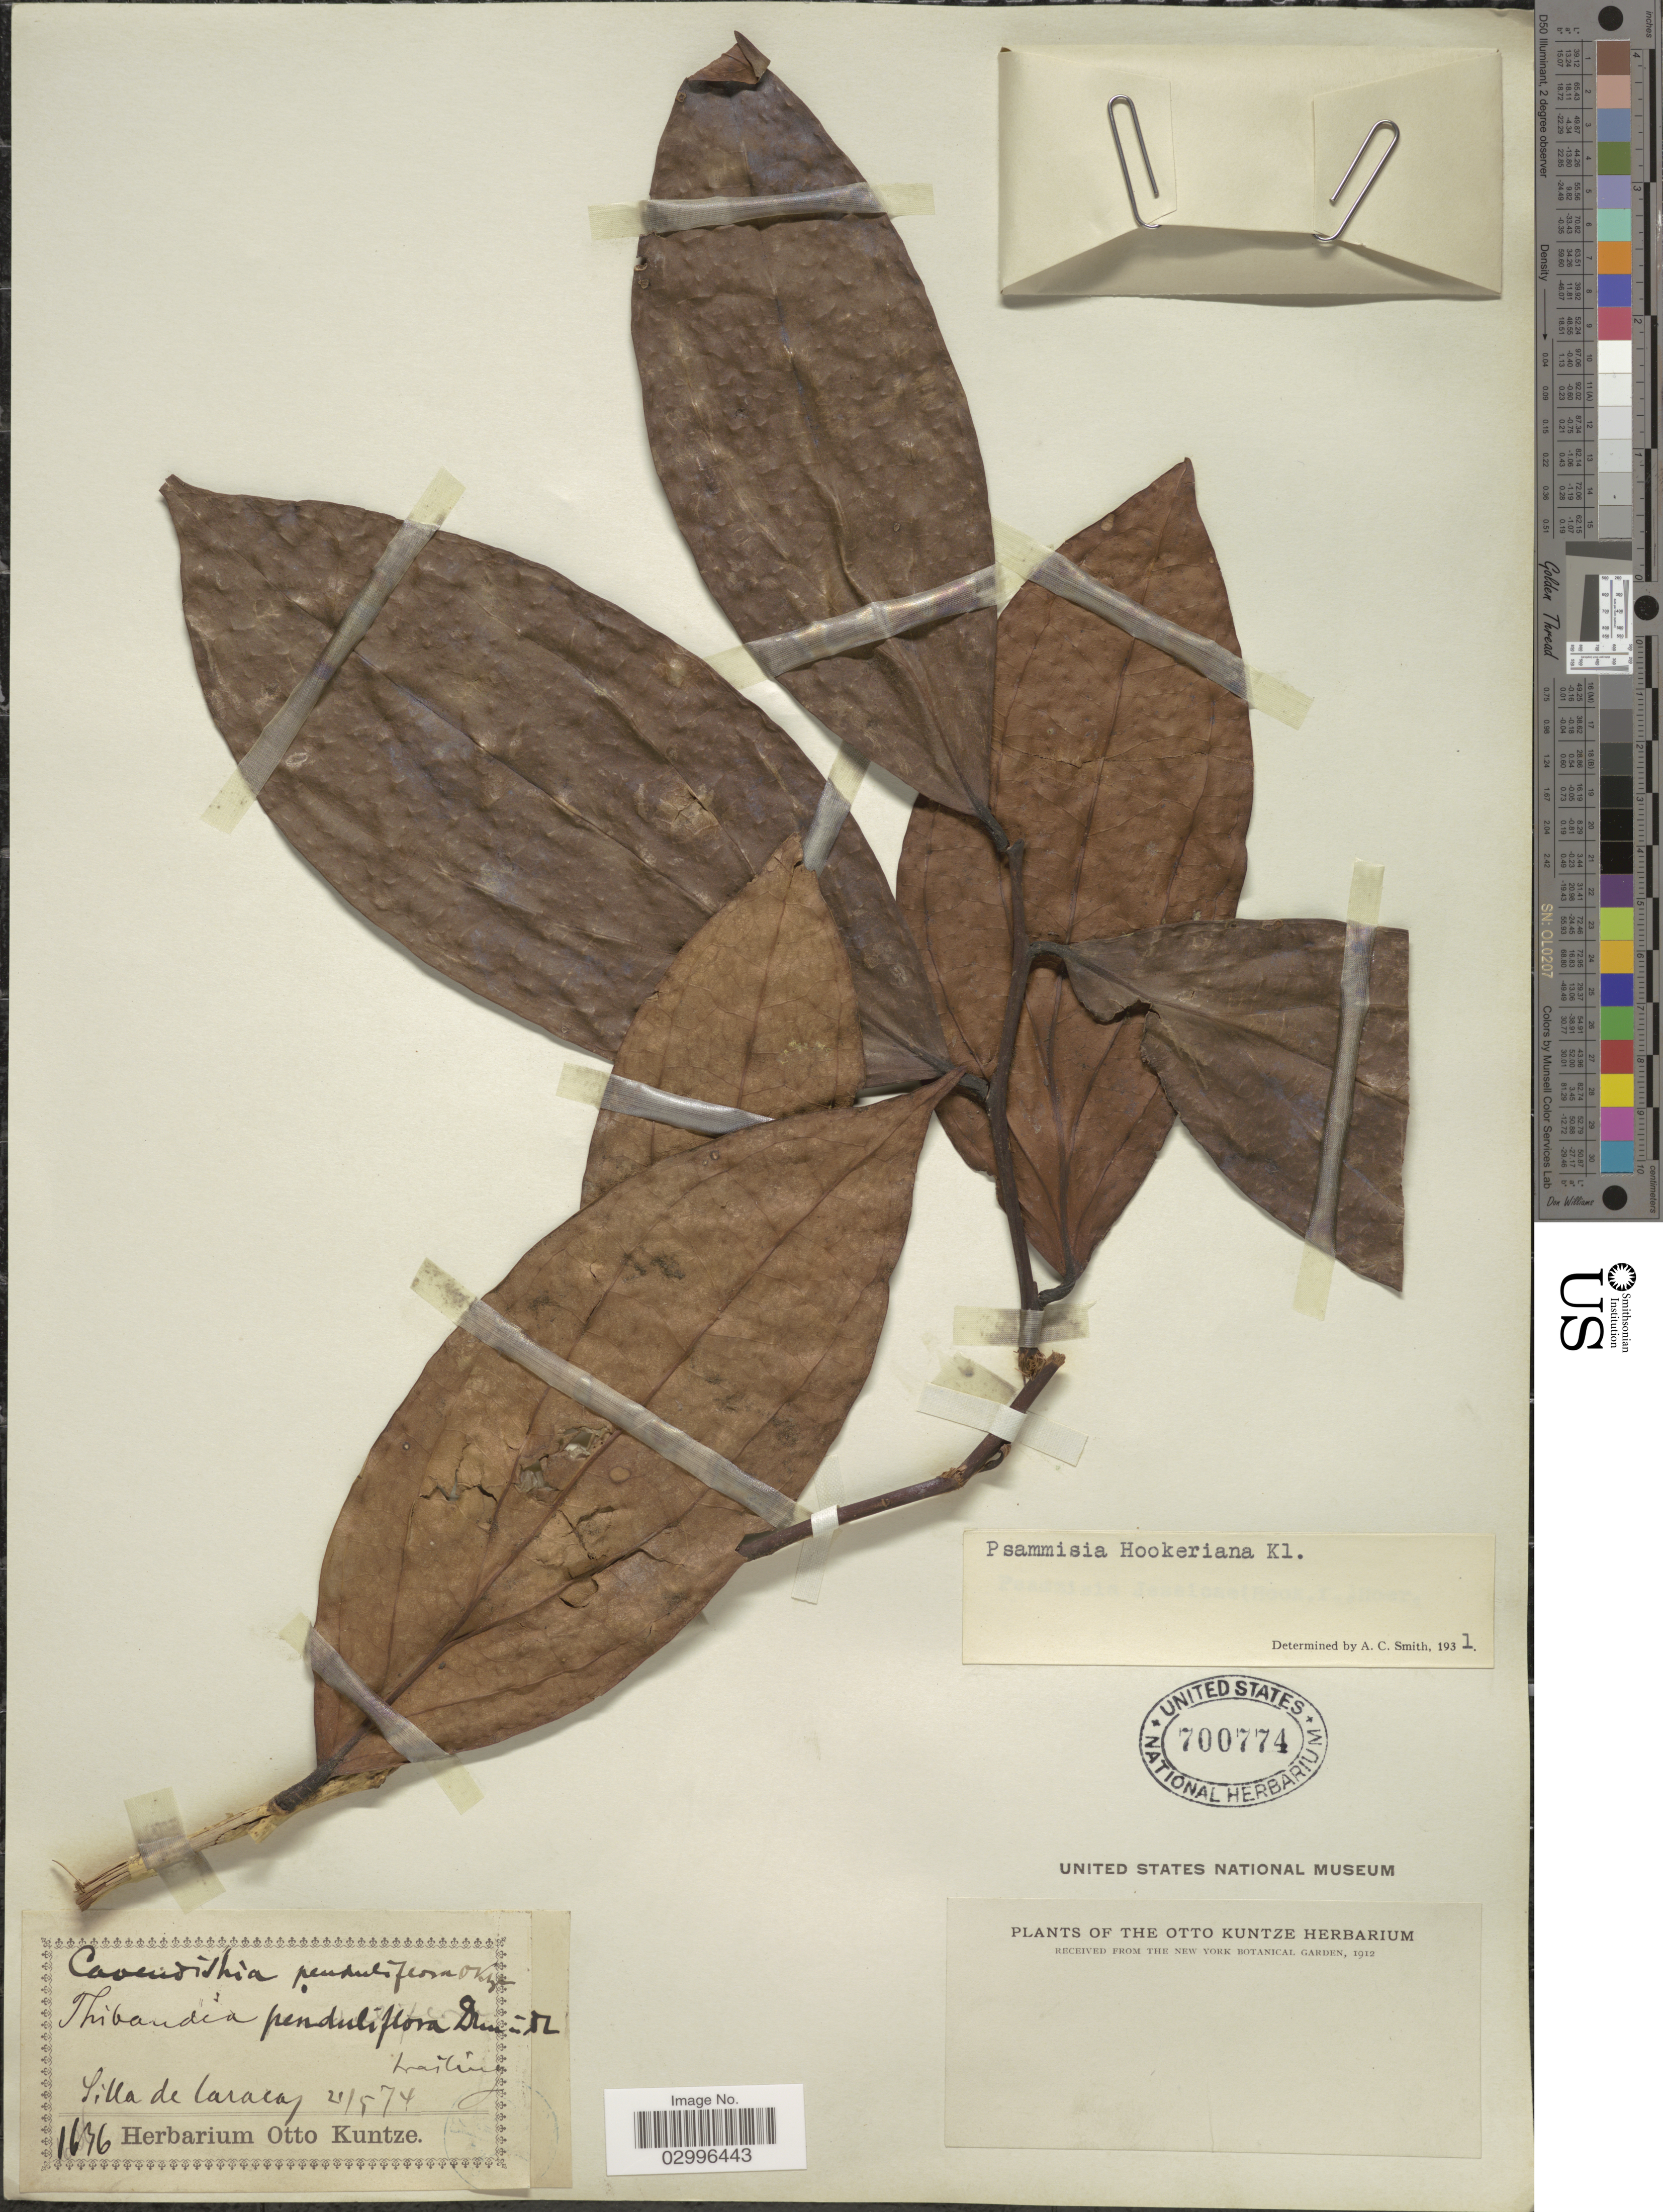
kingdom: Plantae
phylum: Tracheophyta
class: Magnoliopsida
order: Ericales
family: Ericaceae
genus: Psammisia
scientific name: Psammisia hookeriana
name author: Klotzsch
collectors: ex herb. Otto Kuntze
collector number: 1636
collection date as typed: Transcribed d/m/y: 21/5/74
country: Venezuela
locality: Silla de Caracas.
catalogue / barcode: US 700774